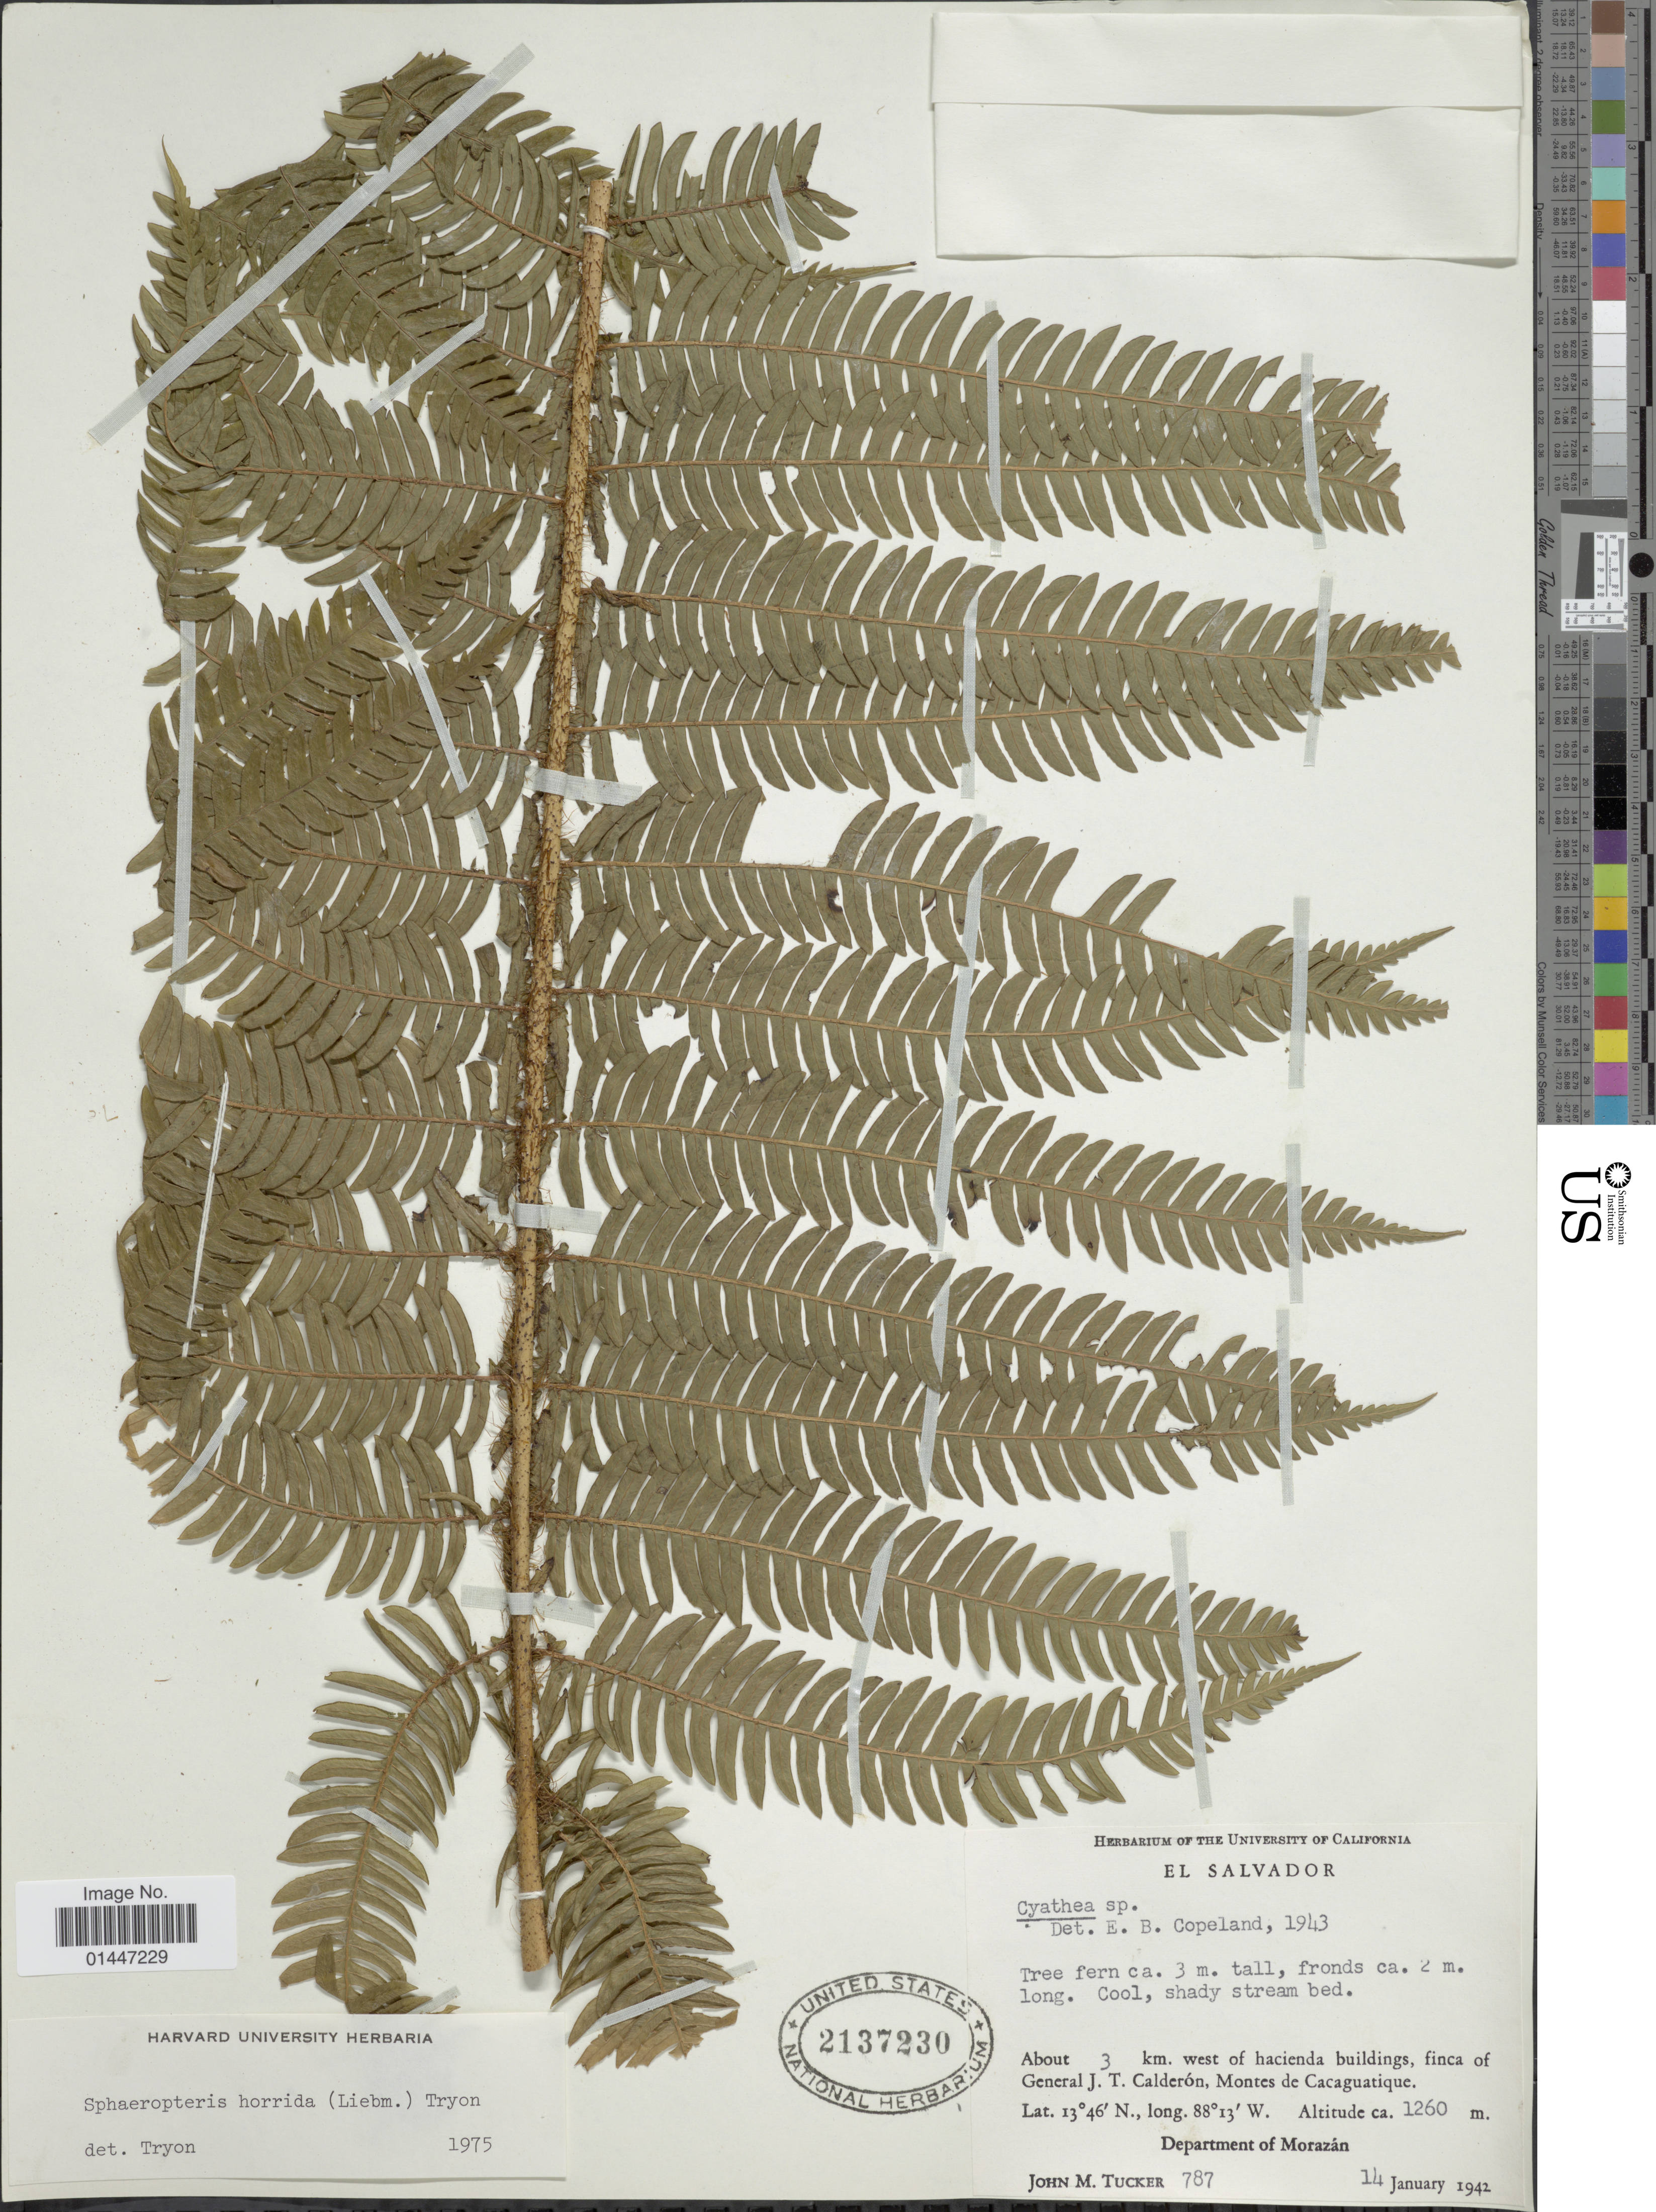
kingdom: Plantae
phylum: Tracheophyta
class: Polypodiopsida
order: Cyatheales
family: Cyatheaceae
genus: Sphaeropteris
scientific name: Sphaeropteris horrida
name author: (Liebm.) R.M. Tryon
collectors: J. M. Tucker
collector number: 787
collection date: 1942-01-14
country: El Salvador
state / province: Morazan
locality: About 3 km. west of hacienda builings, finca of General J. T. Calderon, Montes de Cacaguatique, Department of Morazan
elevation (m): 1260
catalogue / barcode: US 2137230